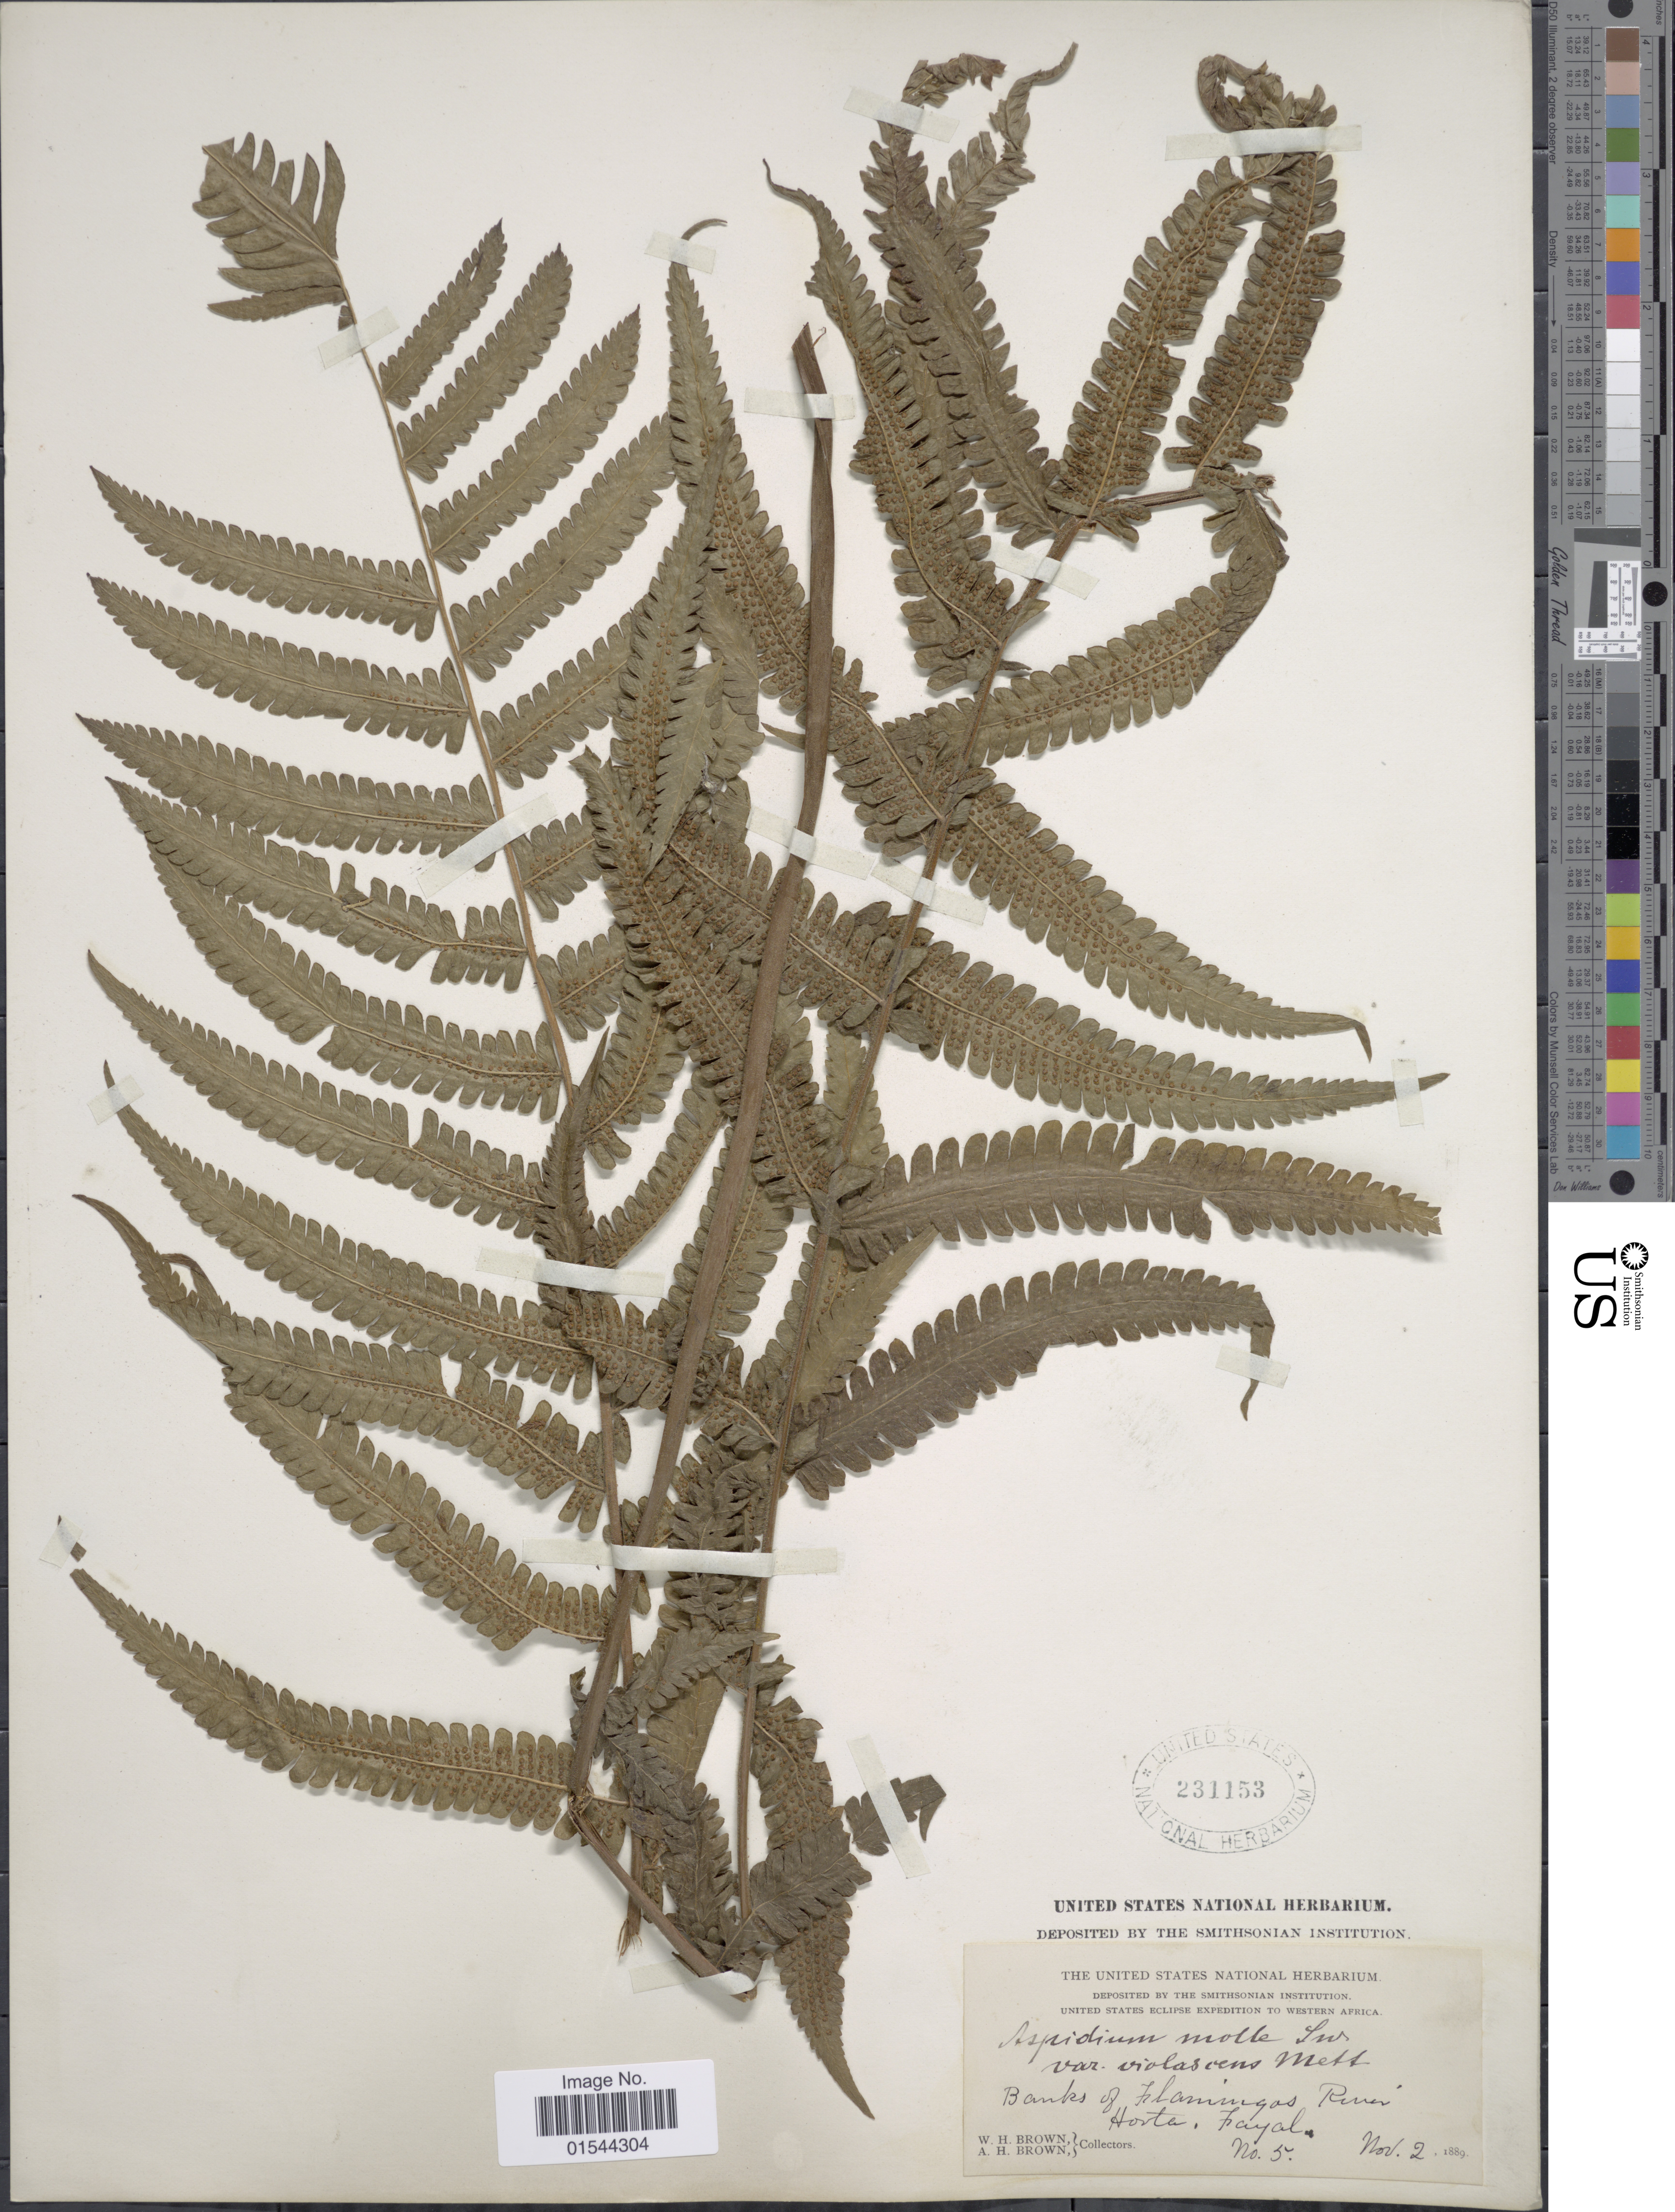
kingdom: Plantae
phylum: Tracheophyta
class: Polypodiopsida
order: Polypodiales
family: Thelypteridaceae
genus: Christella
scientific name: Christella dentata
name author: (Forssk.) Brownsey & Jermy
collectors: W. H. Brown & A. H. Brown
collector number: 5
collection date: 1889-11-02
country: Portugal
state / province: Azores (Aut. Reg.)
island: Faial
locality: Banks of Flamingos River, Horta, Fayal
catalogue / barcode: US 231153